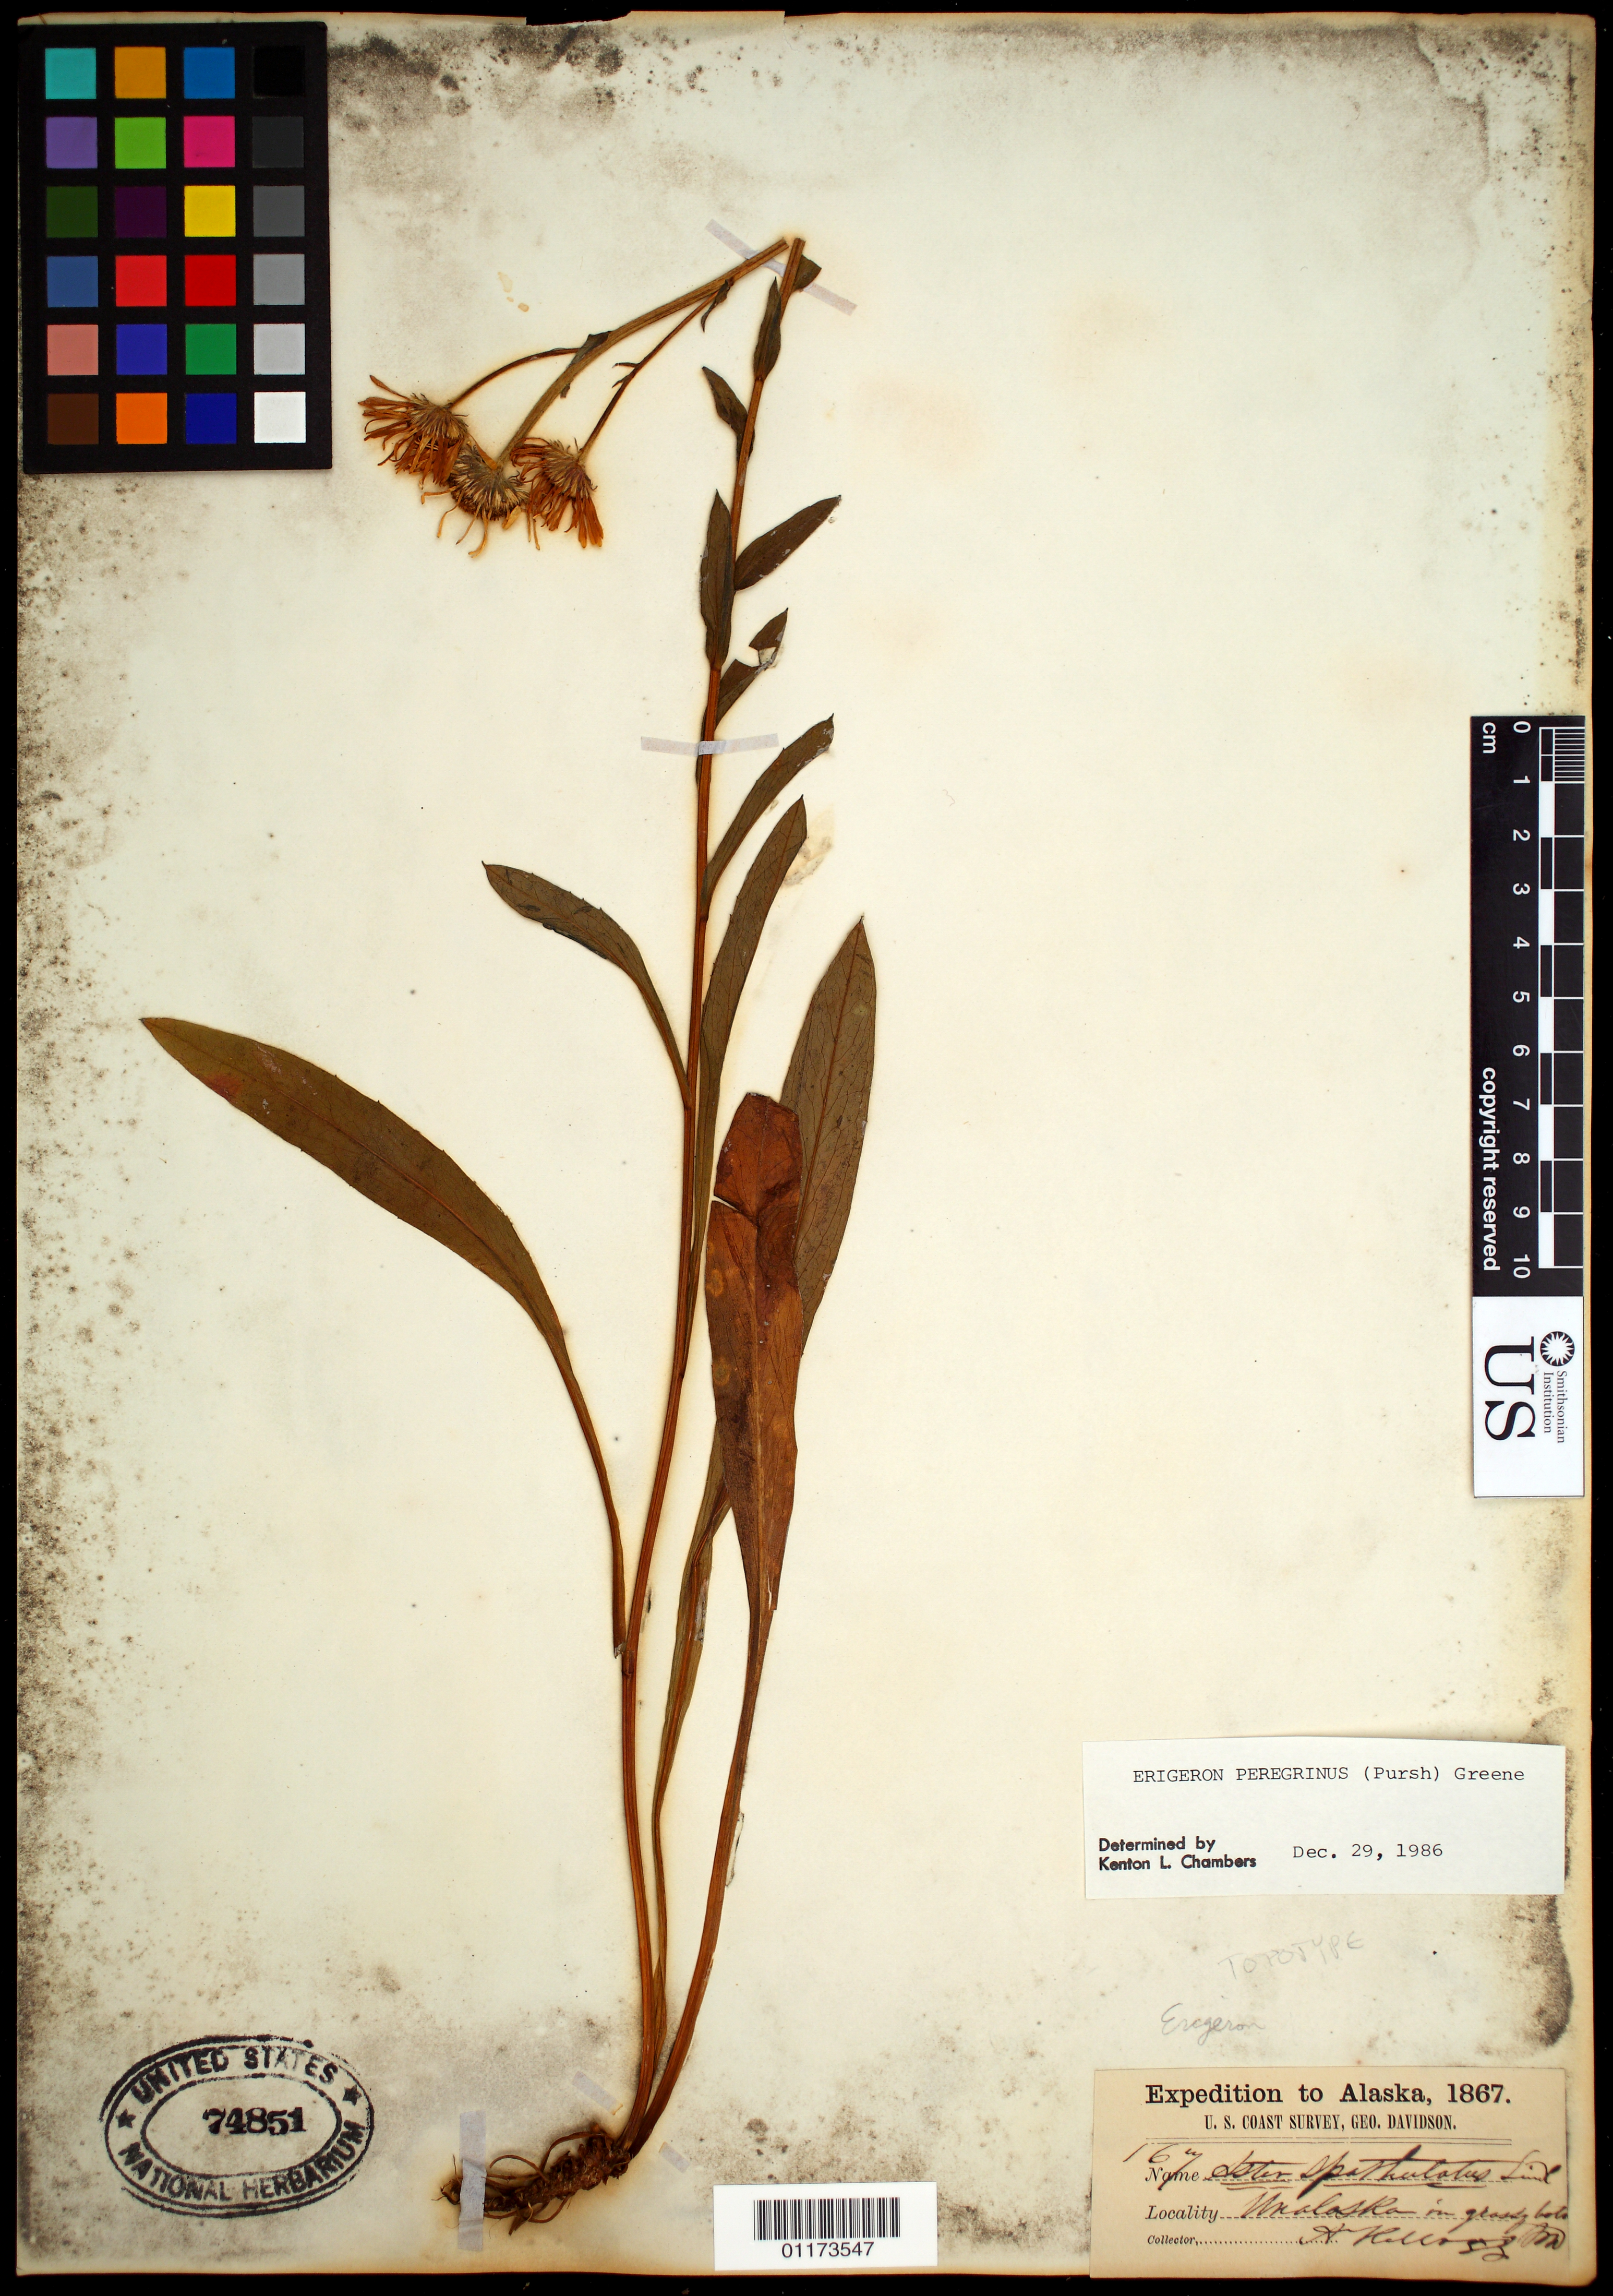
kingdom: Plantae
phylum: Tracheophyta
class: Magnoliopsida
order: Asterales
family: Asteraceae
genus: Erigeron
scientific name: Erigeron peregrinus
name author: (Banks ex Pursh) Greene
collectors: A. Kellogg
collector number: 167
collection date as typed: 1867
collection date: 1867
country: United States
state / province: Alaska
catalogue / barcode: US 74851